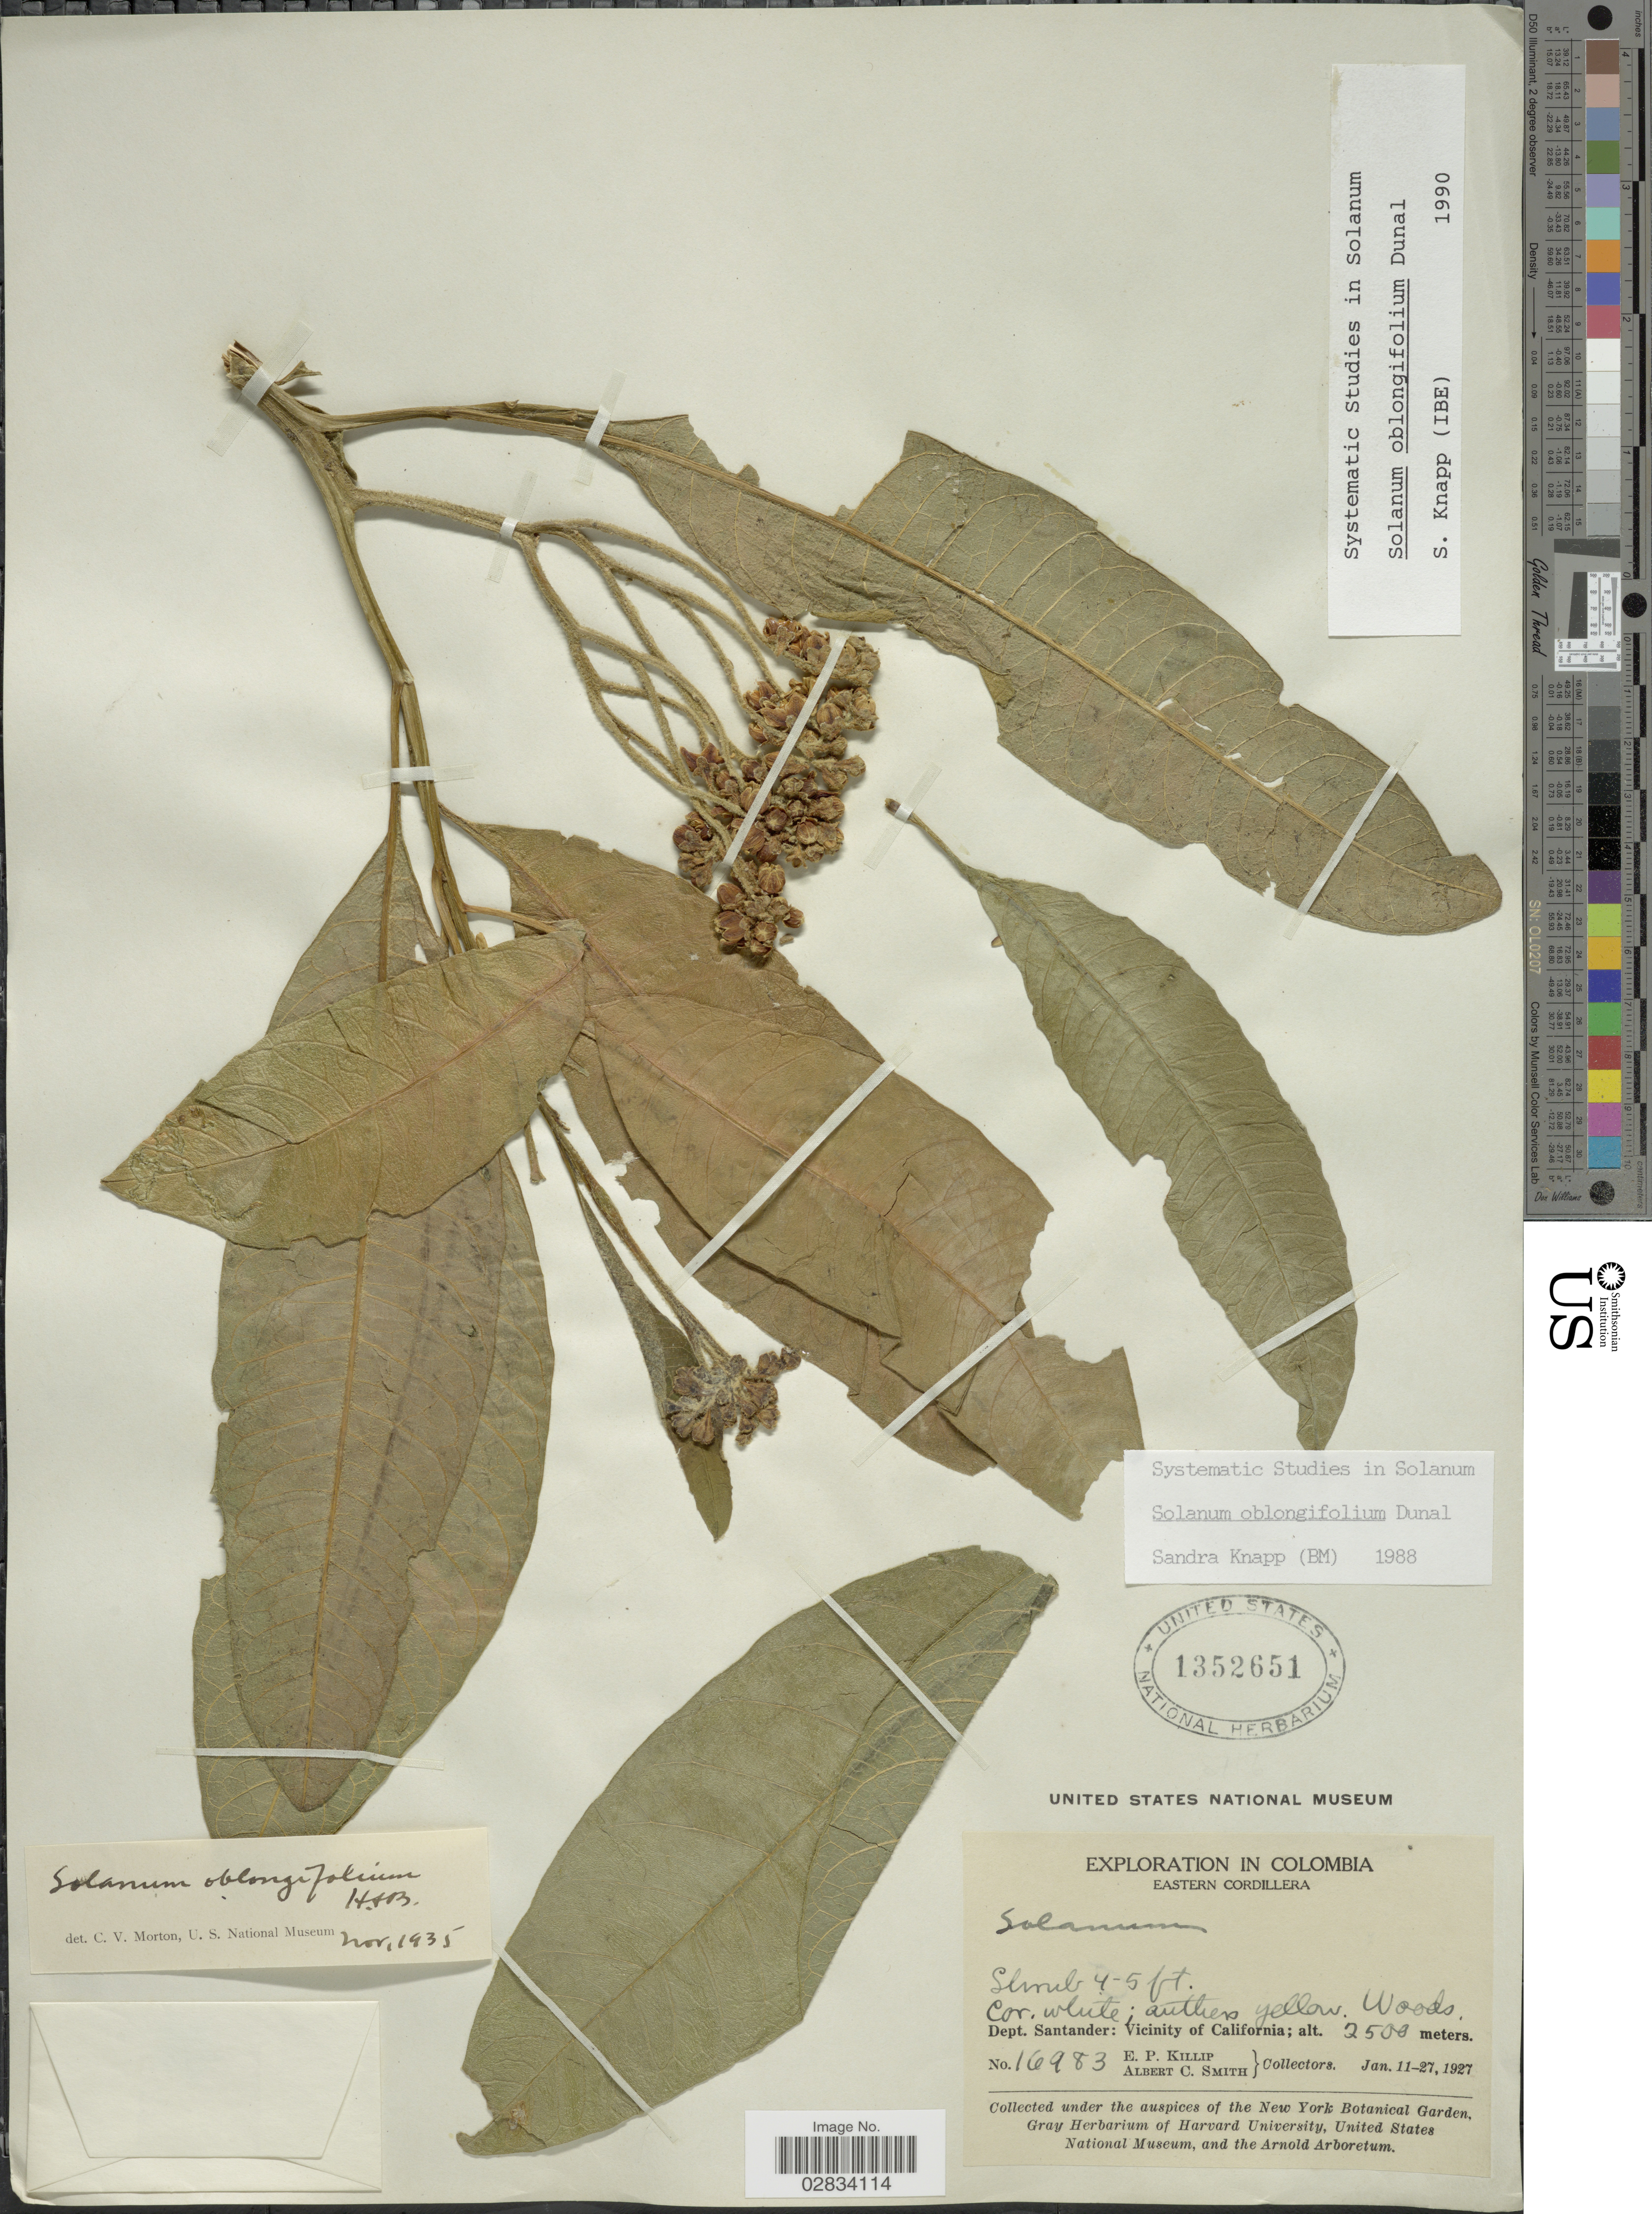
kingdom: Plantae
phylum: Tracheophyta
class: Magnoliopsida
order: Solanales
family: Solanaceae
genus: Solanum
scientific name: Solanum oblongifolium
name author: Duval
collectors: E. P. Killip & A. C. Smith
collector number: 16983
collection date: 1927-01-11/1927-01-27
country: Colombia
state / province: Santander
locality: Eastern Cordillera, Dept. Santander, Vicinity of California.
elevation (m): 2500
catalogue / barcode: US 1352651